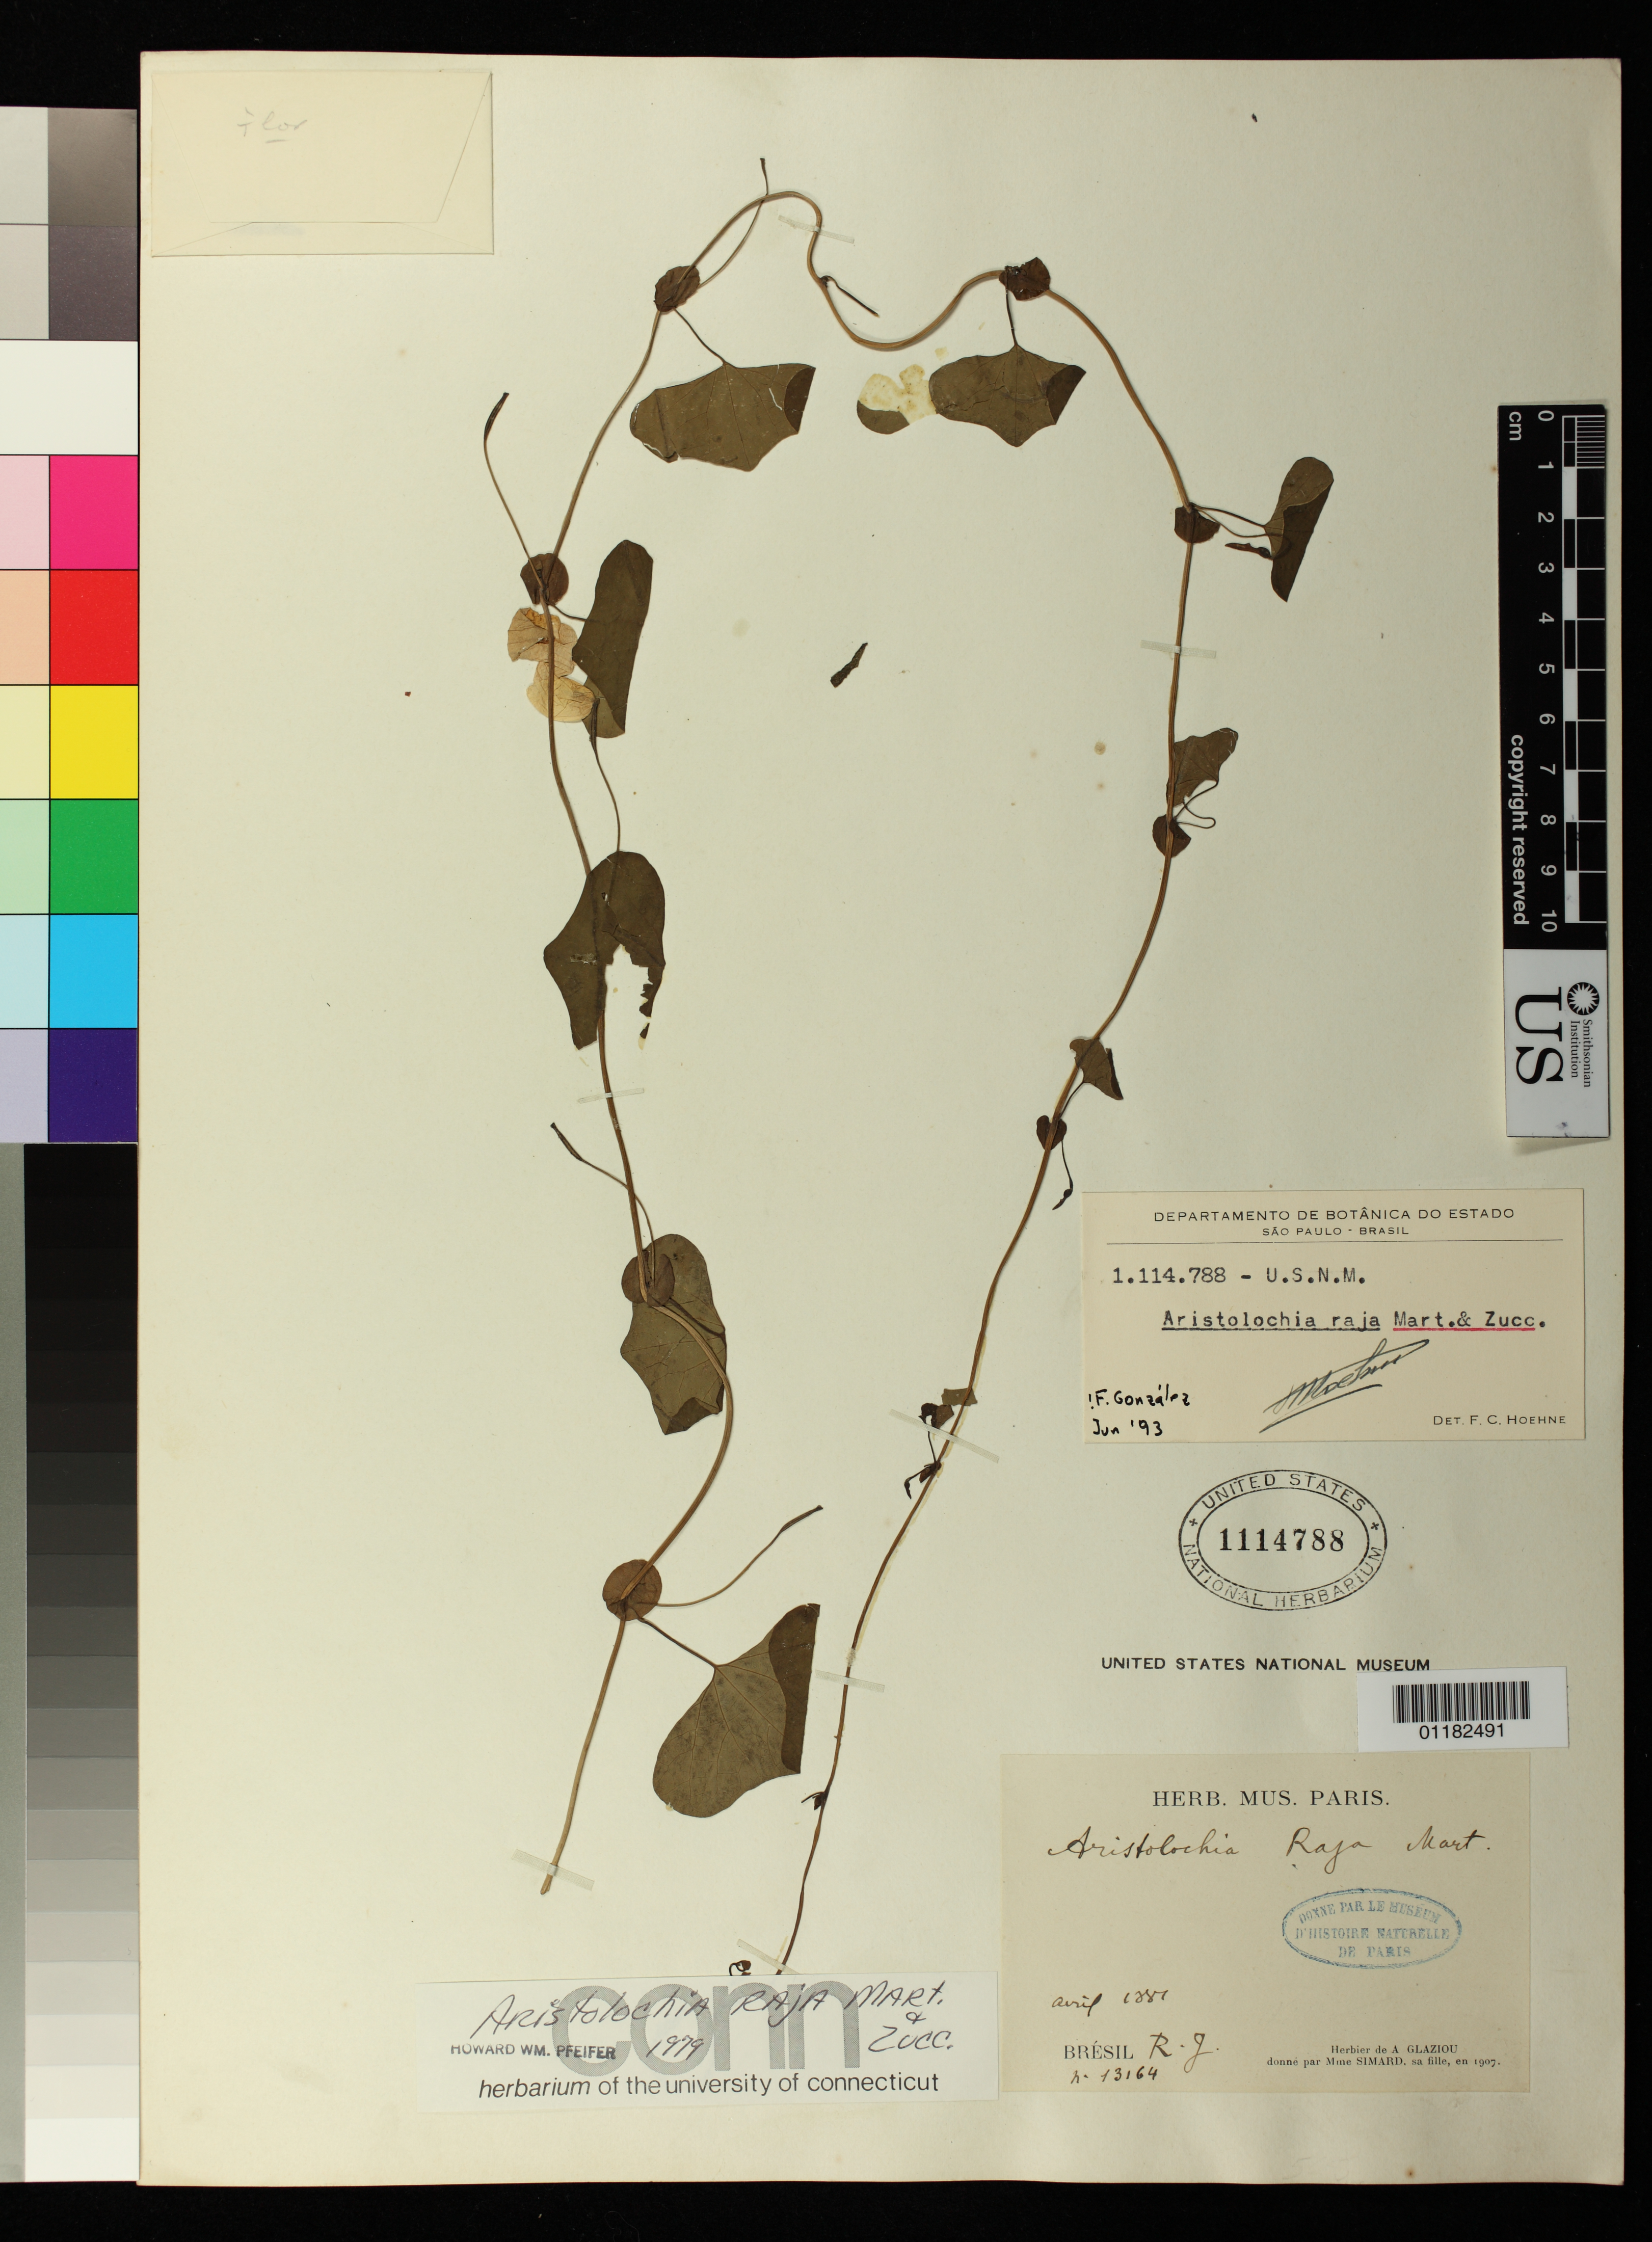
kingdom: Plantae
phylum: Tracheophyta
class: Magnoliopsida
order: Piperales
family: Aristolochiaceae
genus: Aristolochia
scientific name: Aristolochia raja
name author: Mart. & Zucc.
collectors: A. F. M. Glaziou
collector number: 13164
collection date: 1881-04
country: Brazil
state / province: Rio de Janeiro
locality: Rio de Janeiro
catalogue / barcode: US 1114788